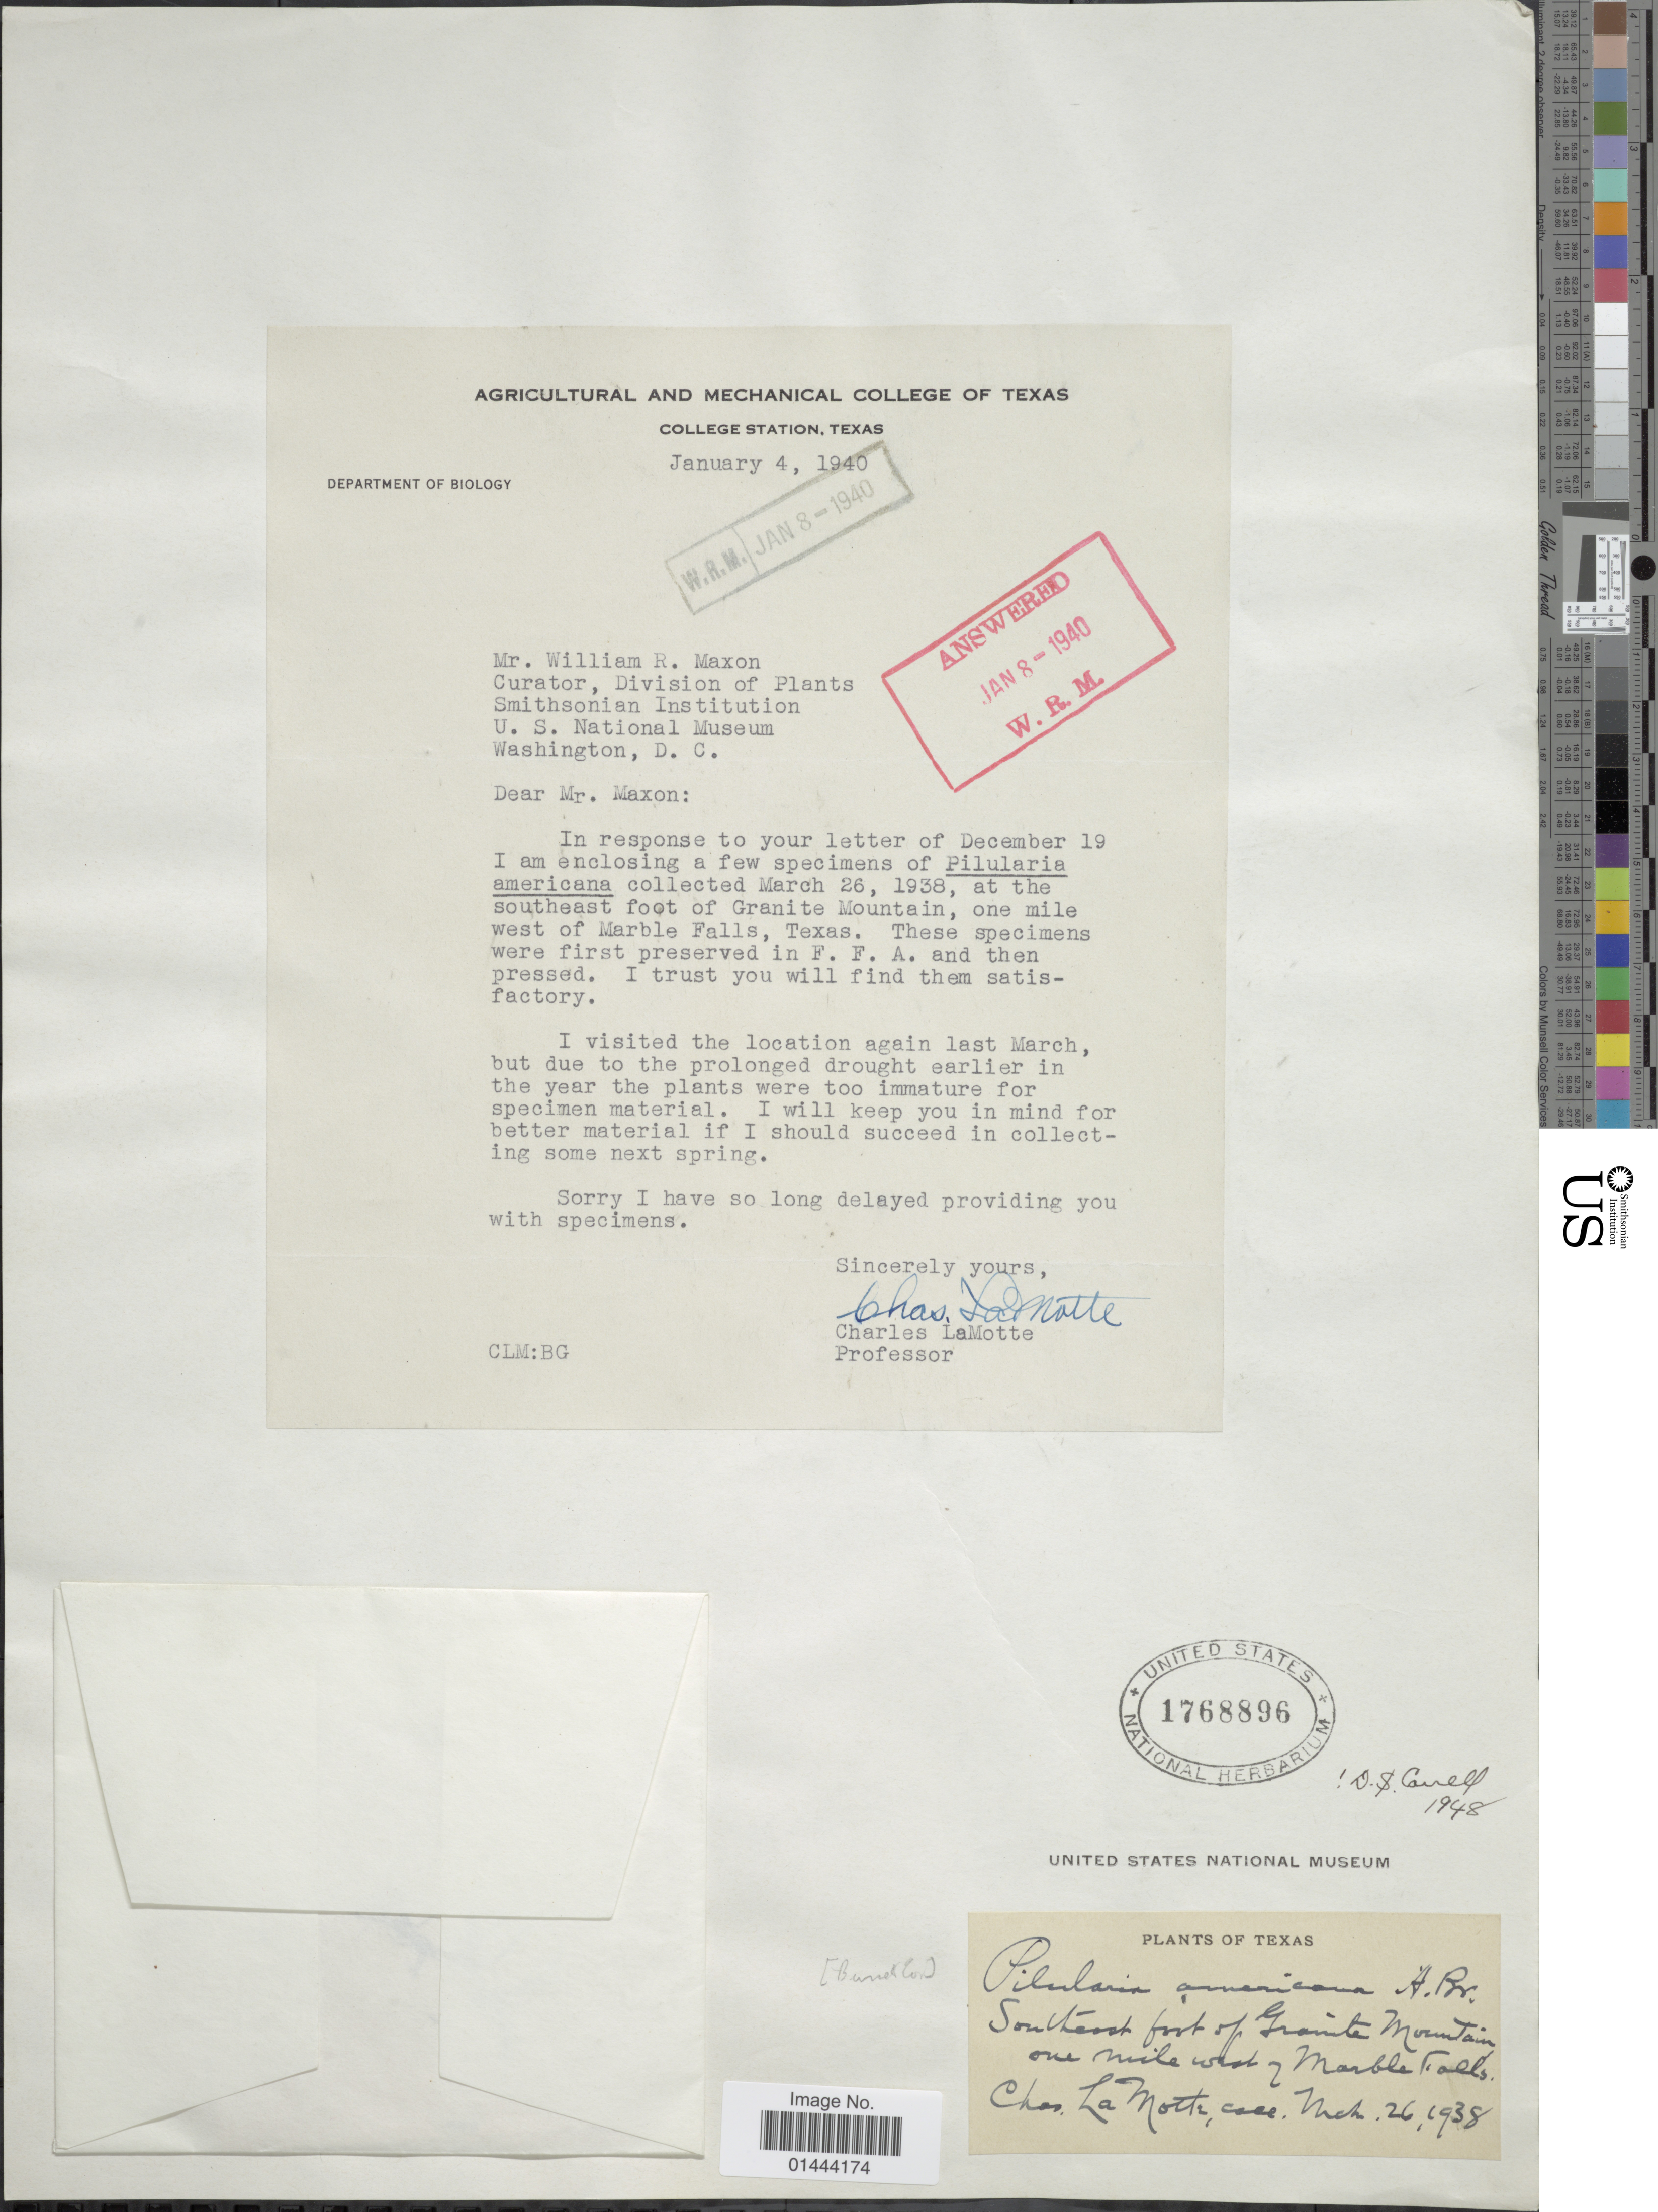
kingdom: Plantae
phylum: Tracheophyta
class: Polypodiopsida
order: Salviniales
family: Marsileaceae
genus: Pilularia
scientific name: Pilularia americana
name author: A. Braun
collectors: C. La Motte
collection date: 1938-03-26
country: United States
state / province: Texas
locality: Southeast foot of Granite Mountain, one mile west of Marble Falls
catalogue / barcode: US 1768896